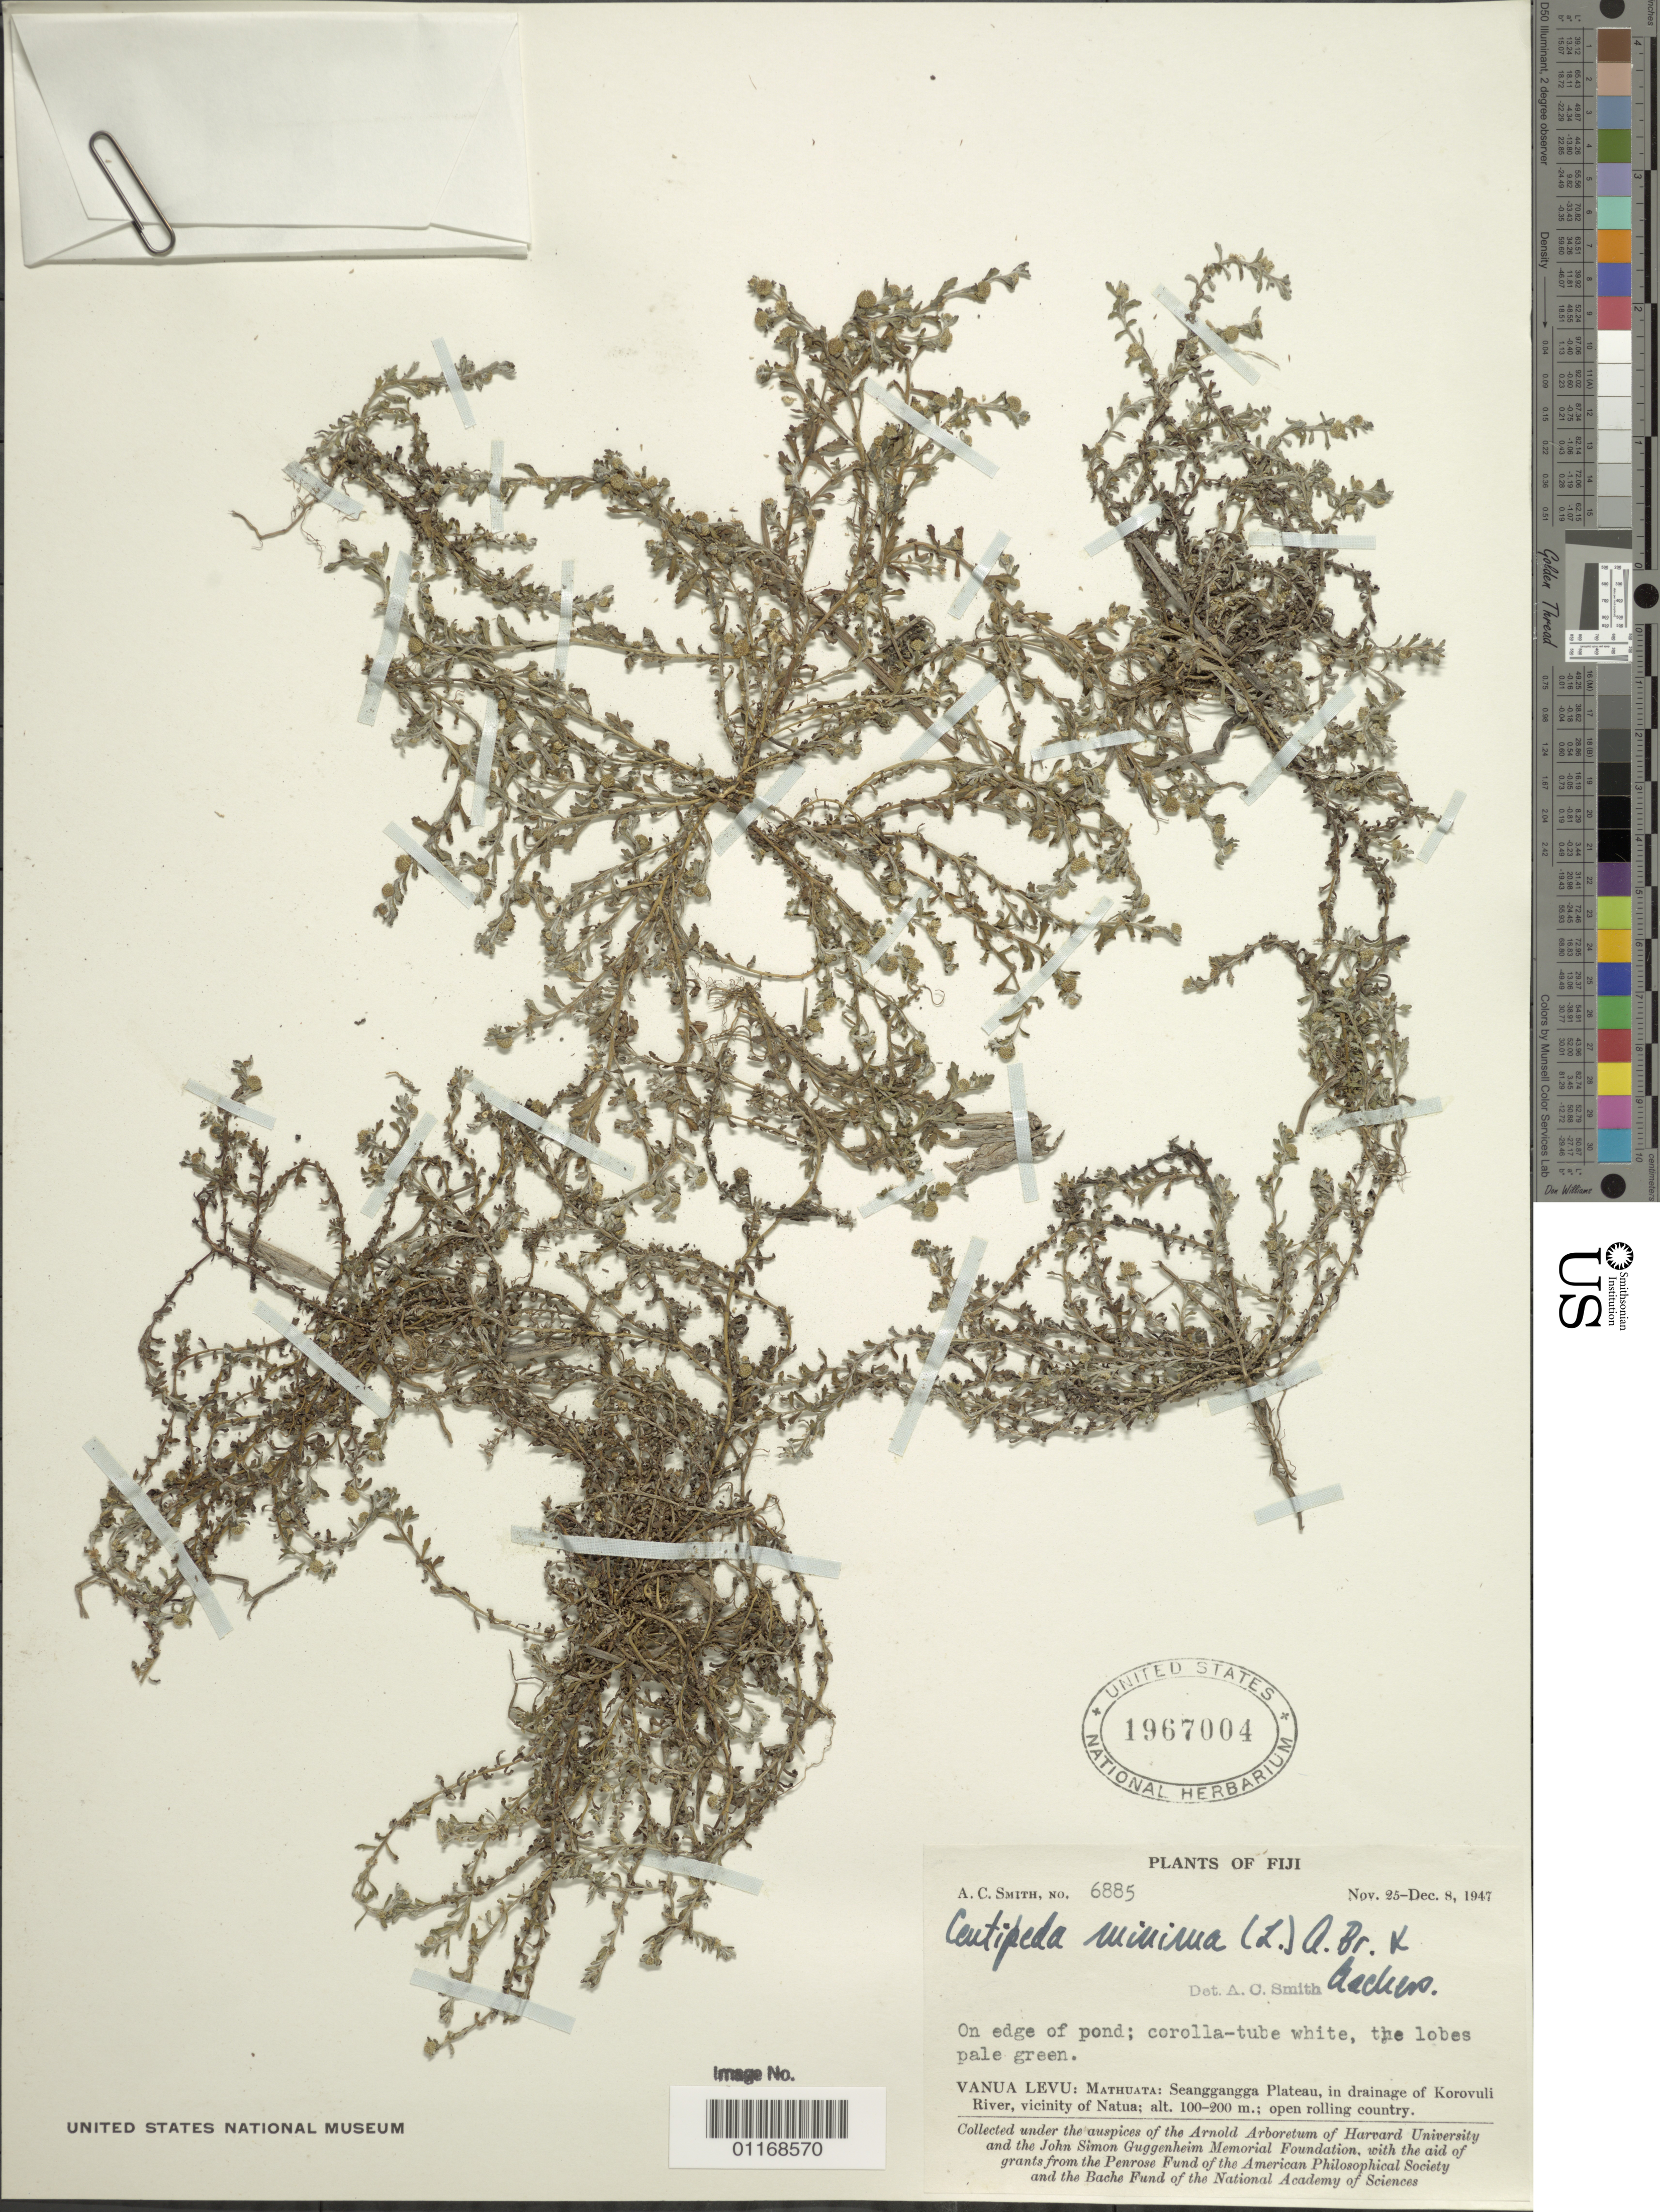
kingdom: Plantae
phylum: Tracheophyta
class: Magnoliopsida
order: Asterales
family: Asteraceae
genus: Centipeda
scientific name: Centipeda minima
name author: (L.) A. Braun & Asch.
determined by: Smith, A. C.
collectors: A. C. Smith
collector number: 6885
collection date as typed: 25 Nov 1947 to 08 Dec 1947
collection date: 1947-11-25/1947-12-08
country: Fiji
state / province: Northern Division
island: Macuata-i-wai [Mathuata-i-wai]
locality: Mathuata Prov., seanggangga plateau, in drainage of korovuli river, vicinity of natua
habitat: Open rolling country, edge of pond.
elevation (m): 100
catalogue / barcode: US 1967004